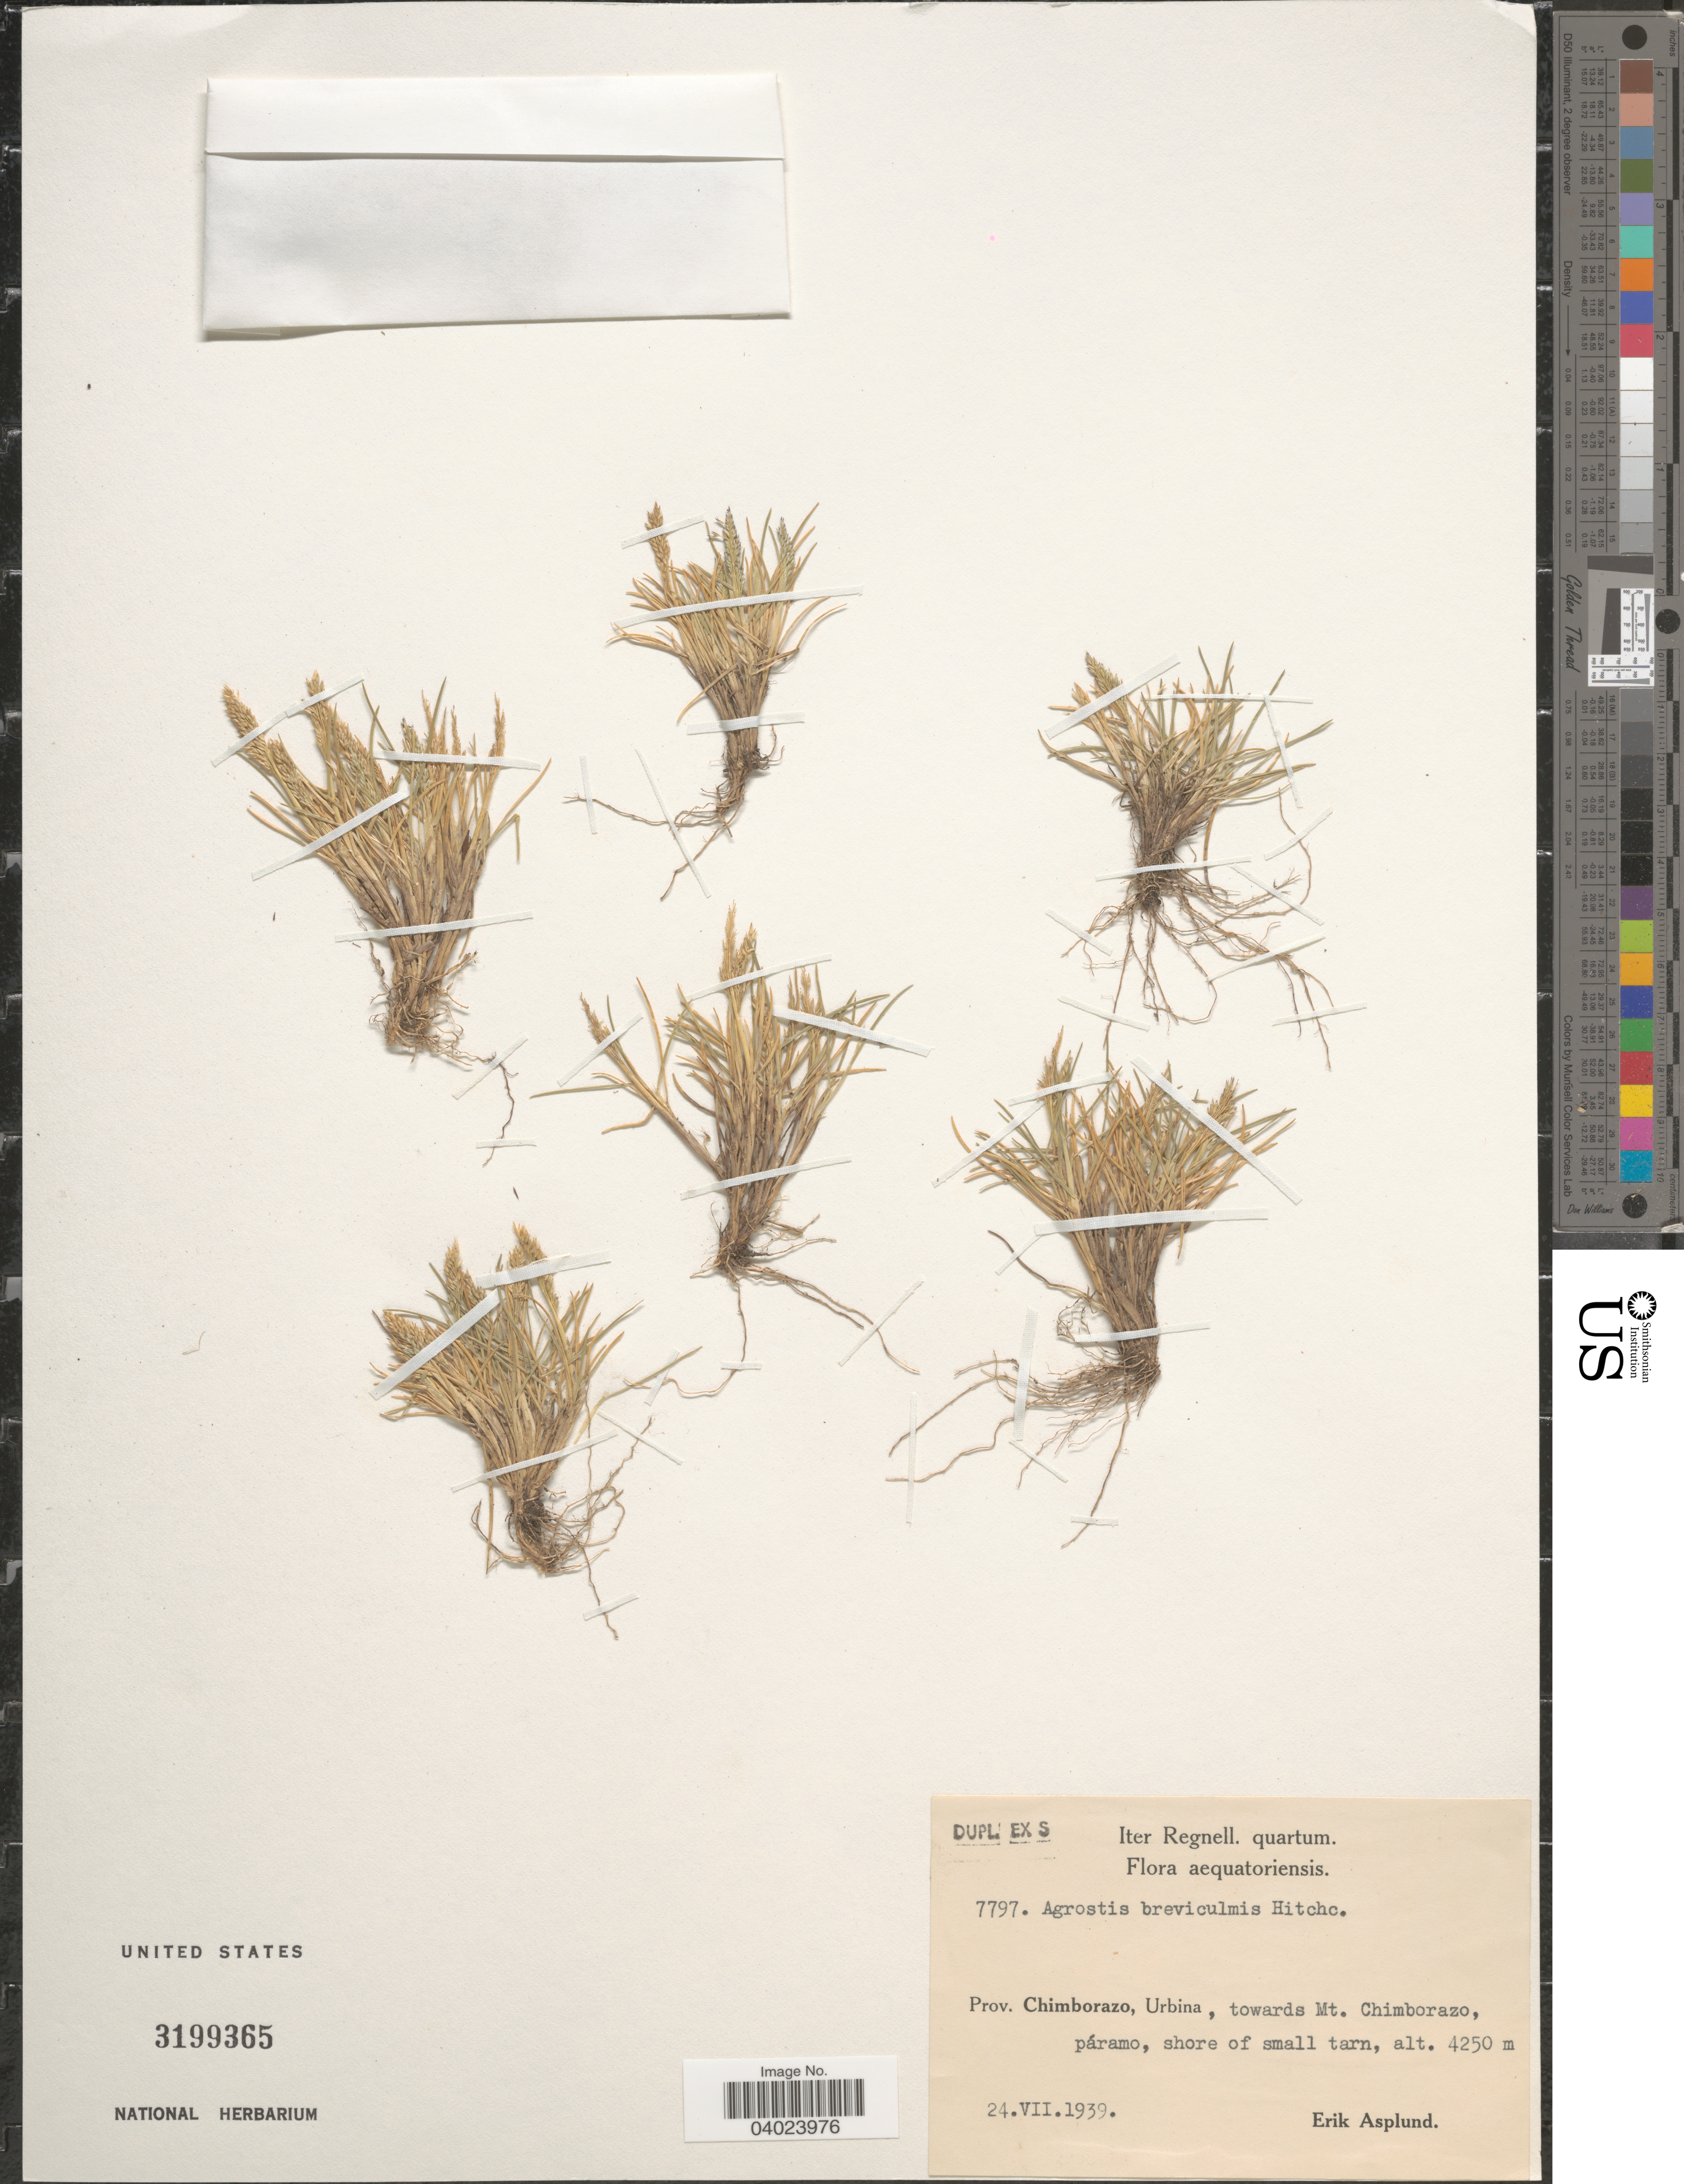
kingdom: Plantae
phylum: Tracheophyta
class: Liliopsida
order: Poales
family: Poaceae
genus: Agrostis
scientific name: Agrostis breviculmis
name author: Hitchc.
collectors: E. Asplund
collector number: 7797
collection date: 1939-07-24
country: Ecuador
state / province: Chimborazo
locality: Urbina, towards Mt. Chimborazo, páramo, shore of small tarn.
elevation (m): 4250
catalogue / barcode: US 3199365